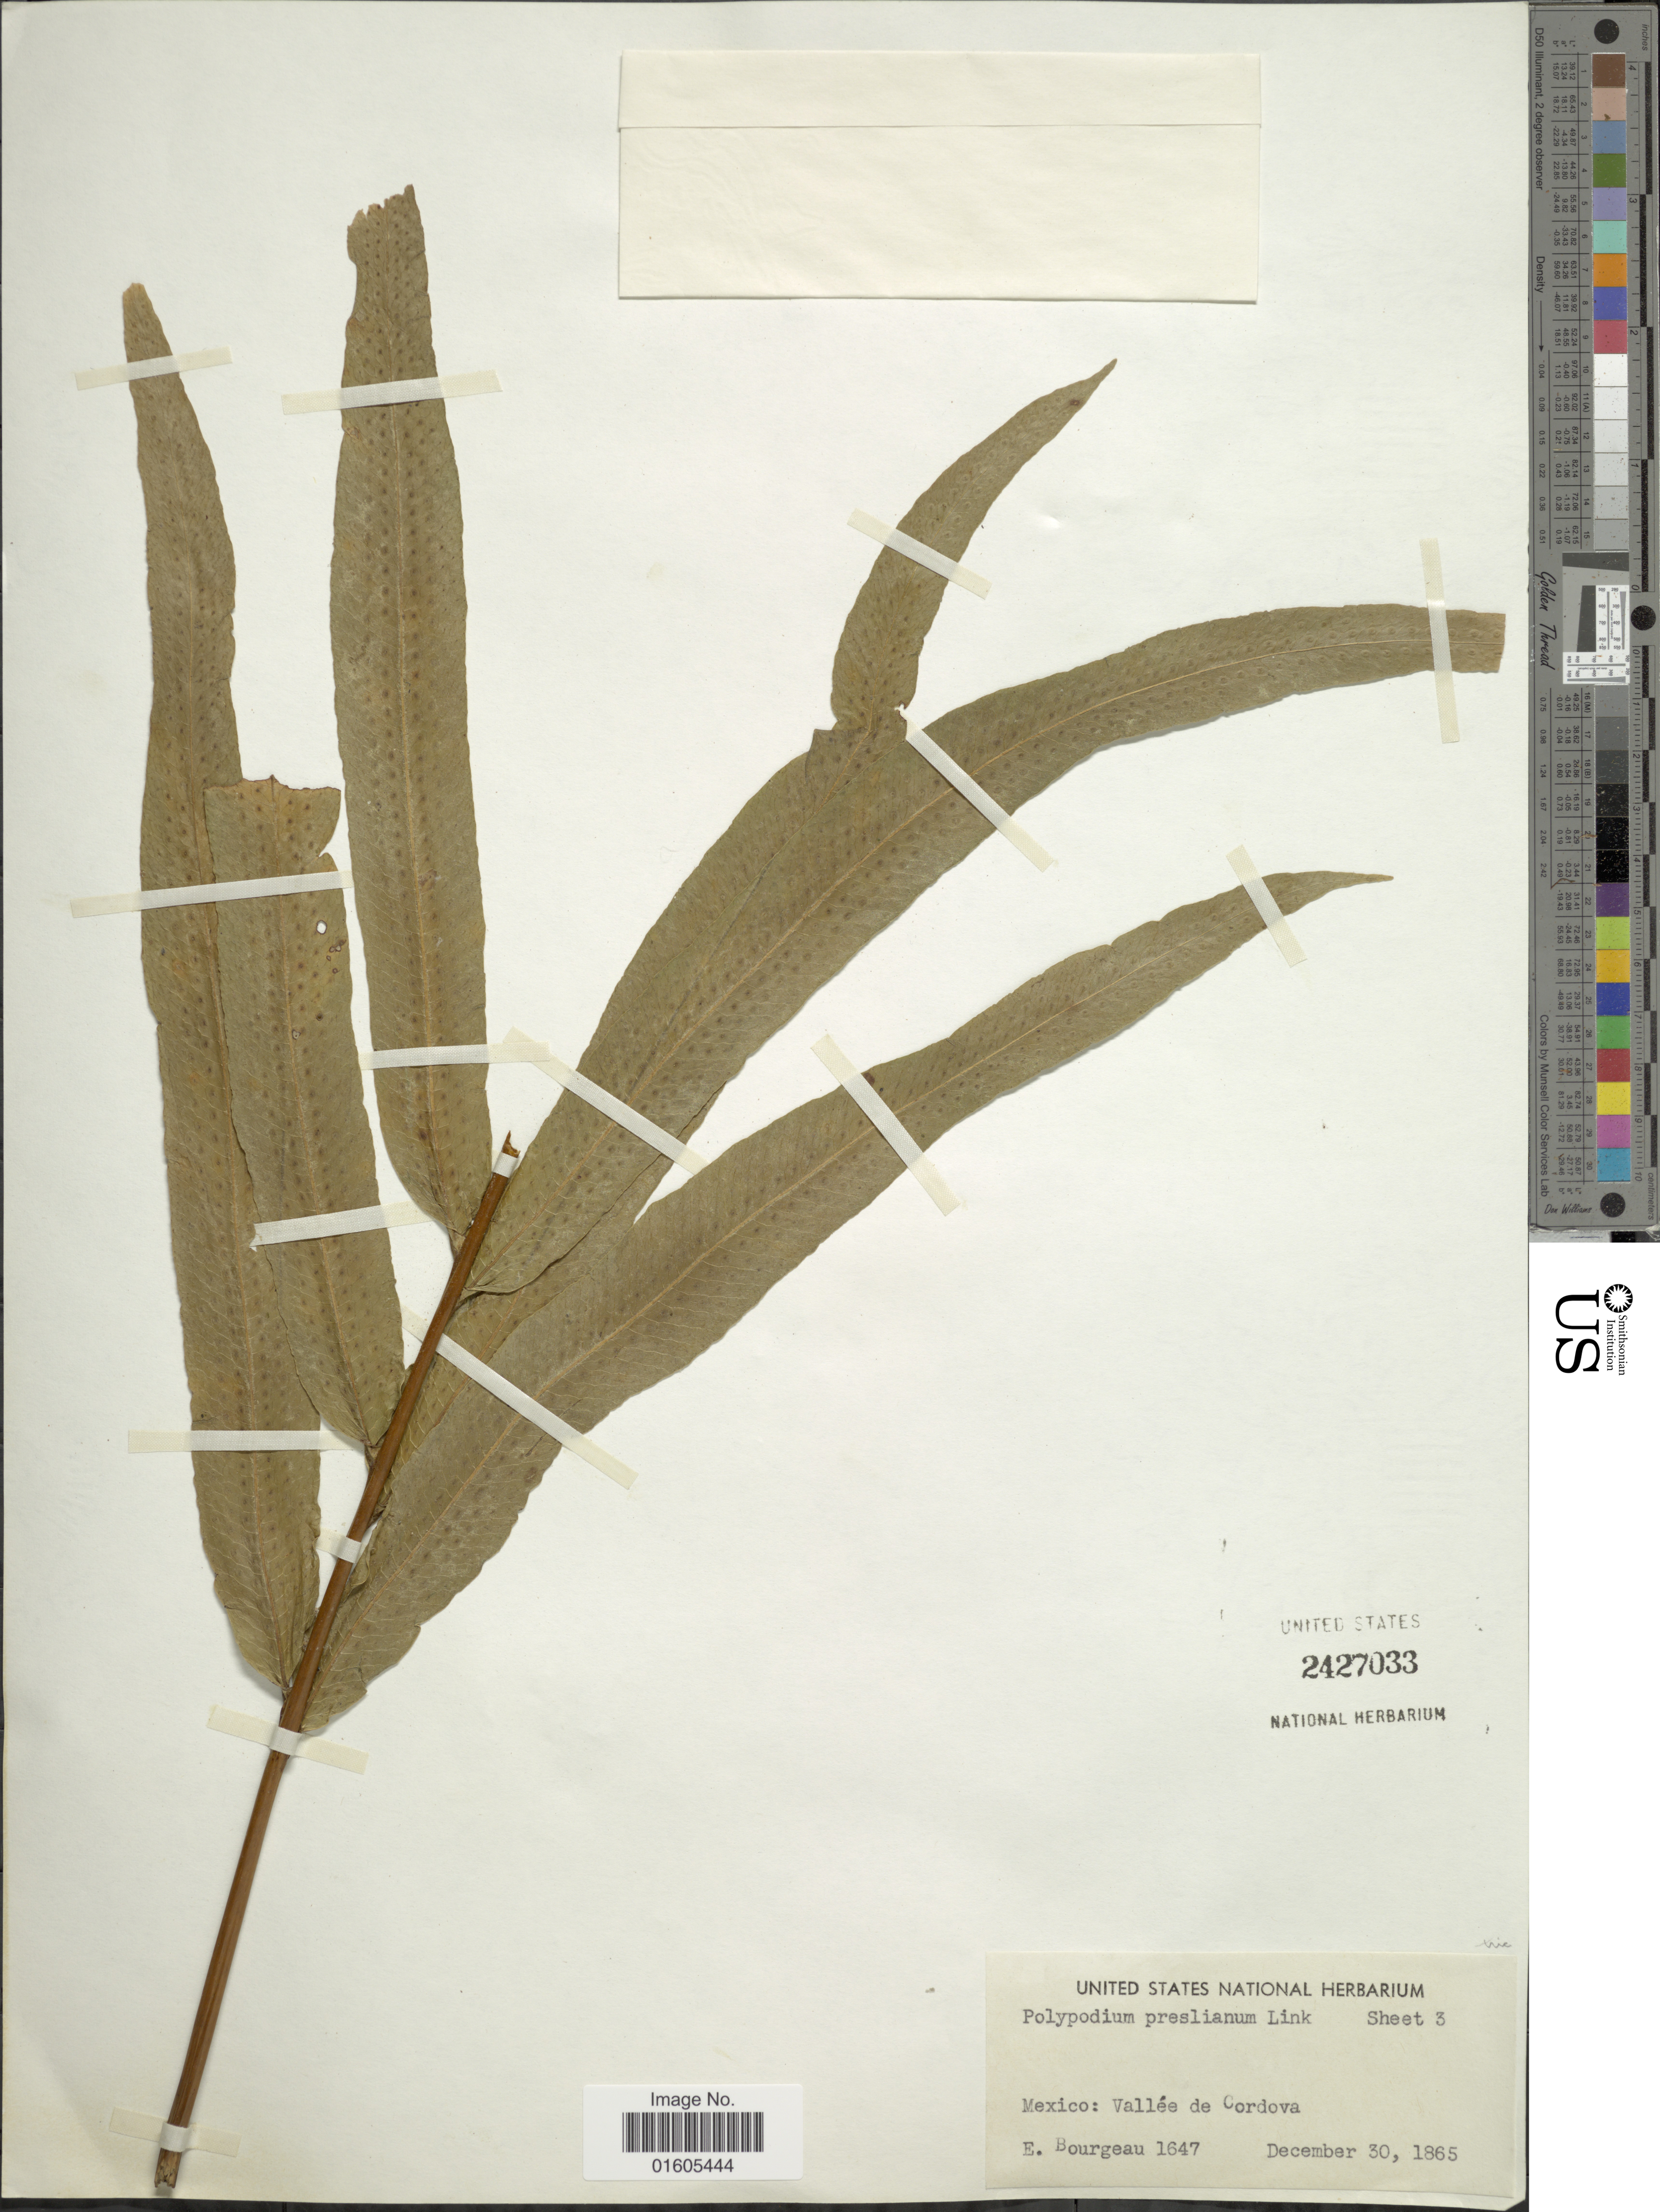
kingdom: Plantae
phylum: Tracheophyta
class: Polypodiopsida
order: Polypodiales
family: Polypodiaceae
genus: Serpocaulon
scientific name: Serpocaulon triseriale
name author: (Sw.) A.R. Sm.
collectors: E. Bourgeau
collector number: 1647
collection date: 1865-12-30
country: Mexico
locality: Vallée de Cordova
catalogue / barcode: US 2427033